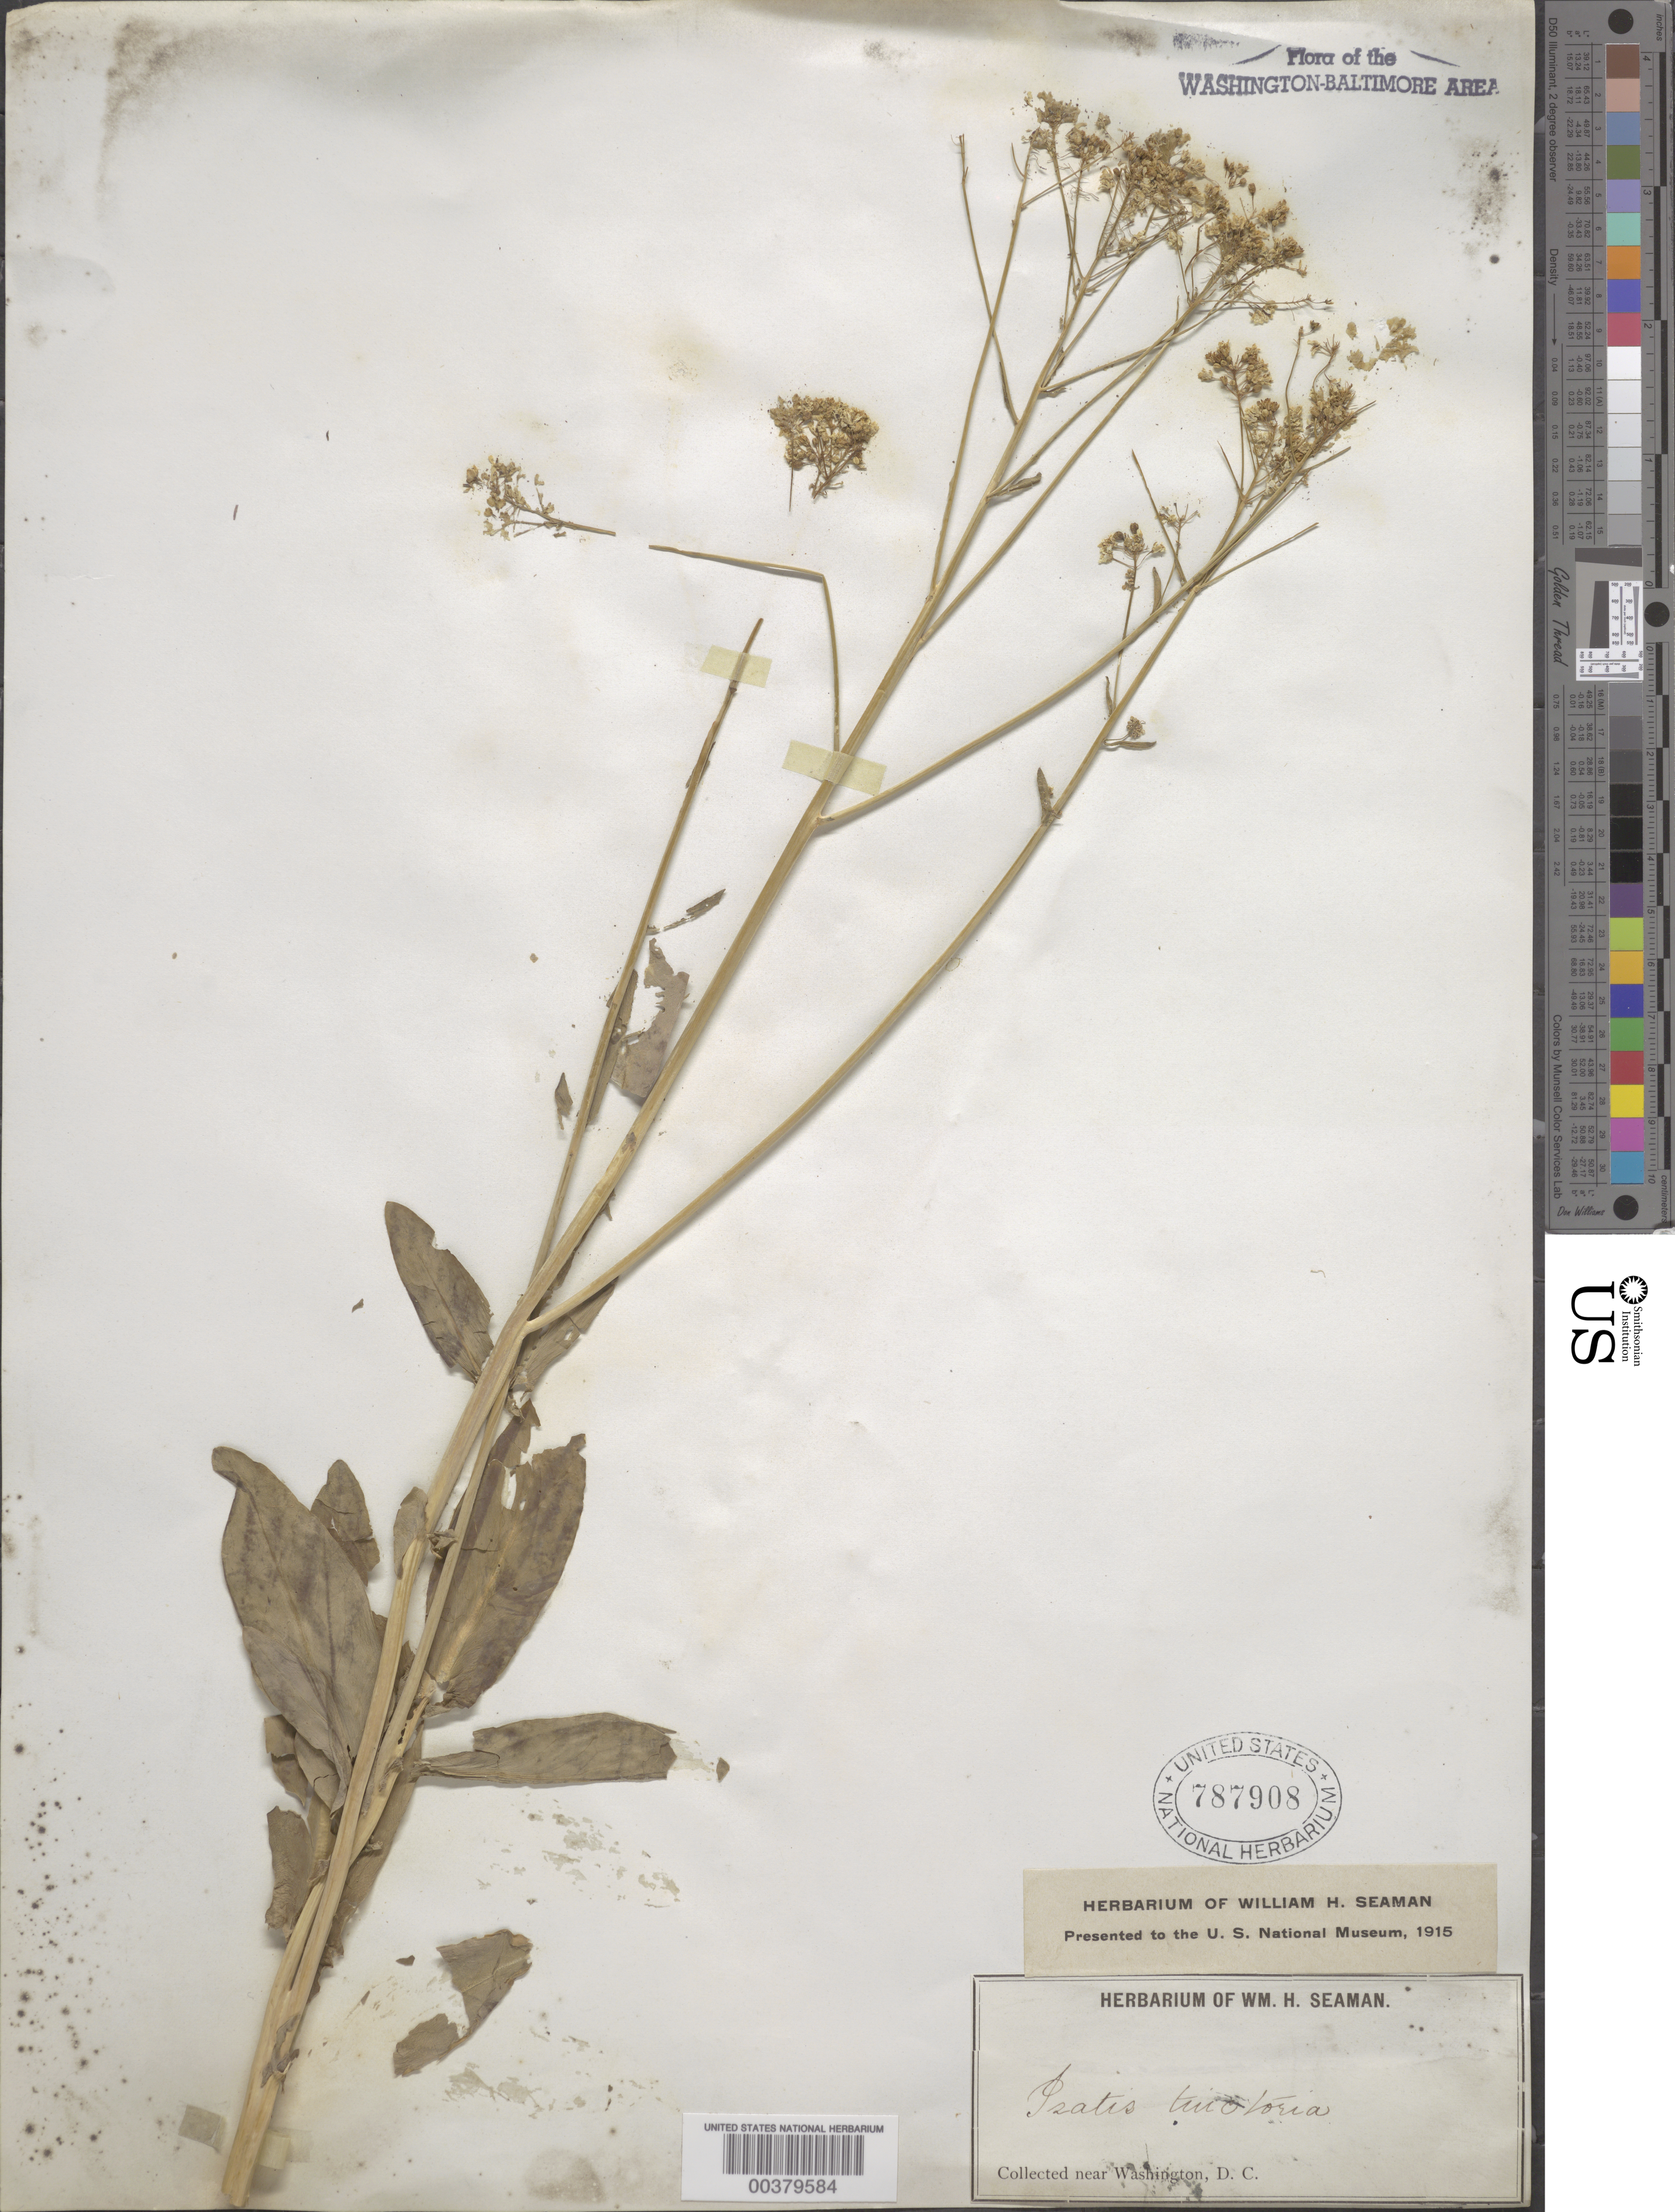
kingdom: Plantae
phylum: Tracheophyta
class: Magnoliopsida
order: Brassicales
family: Brassicaceae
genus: Isatis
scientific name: Isatis tinctoria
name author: L.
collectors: W. Seaman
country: United States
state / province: District of Columbia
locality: DC vicinity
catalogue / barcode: US 787908